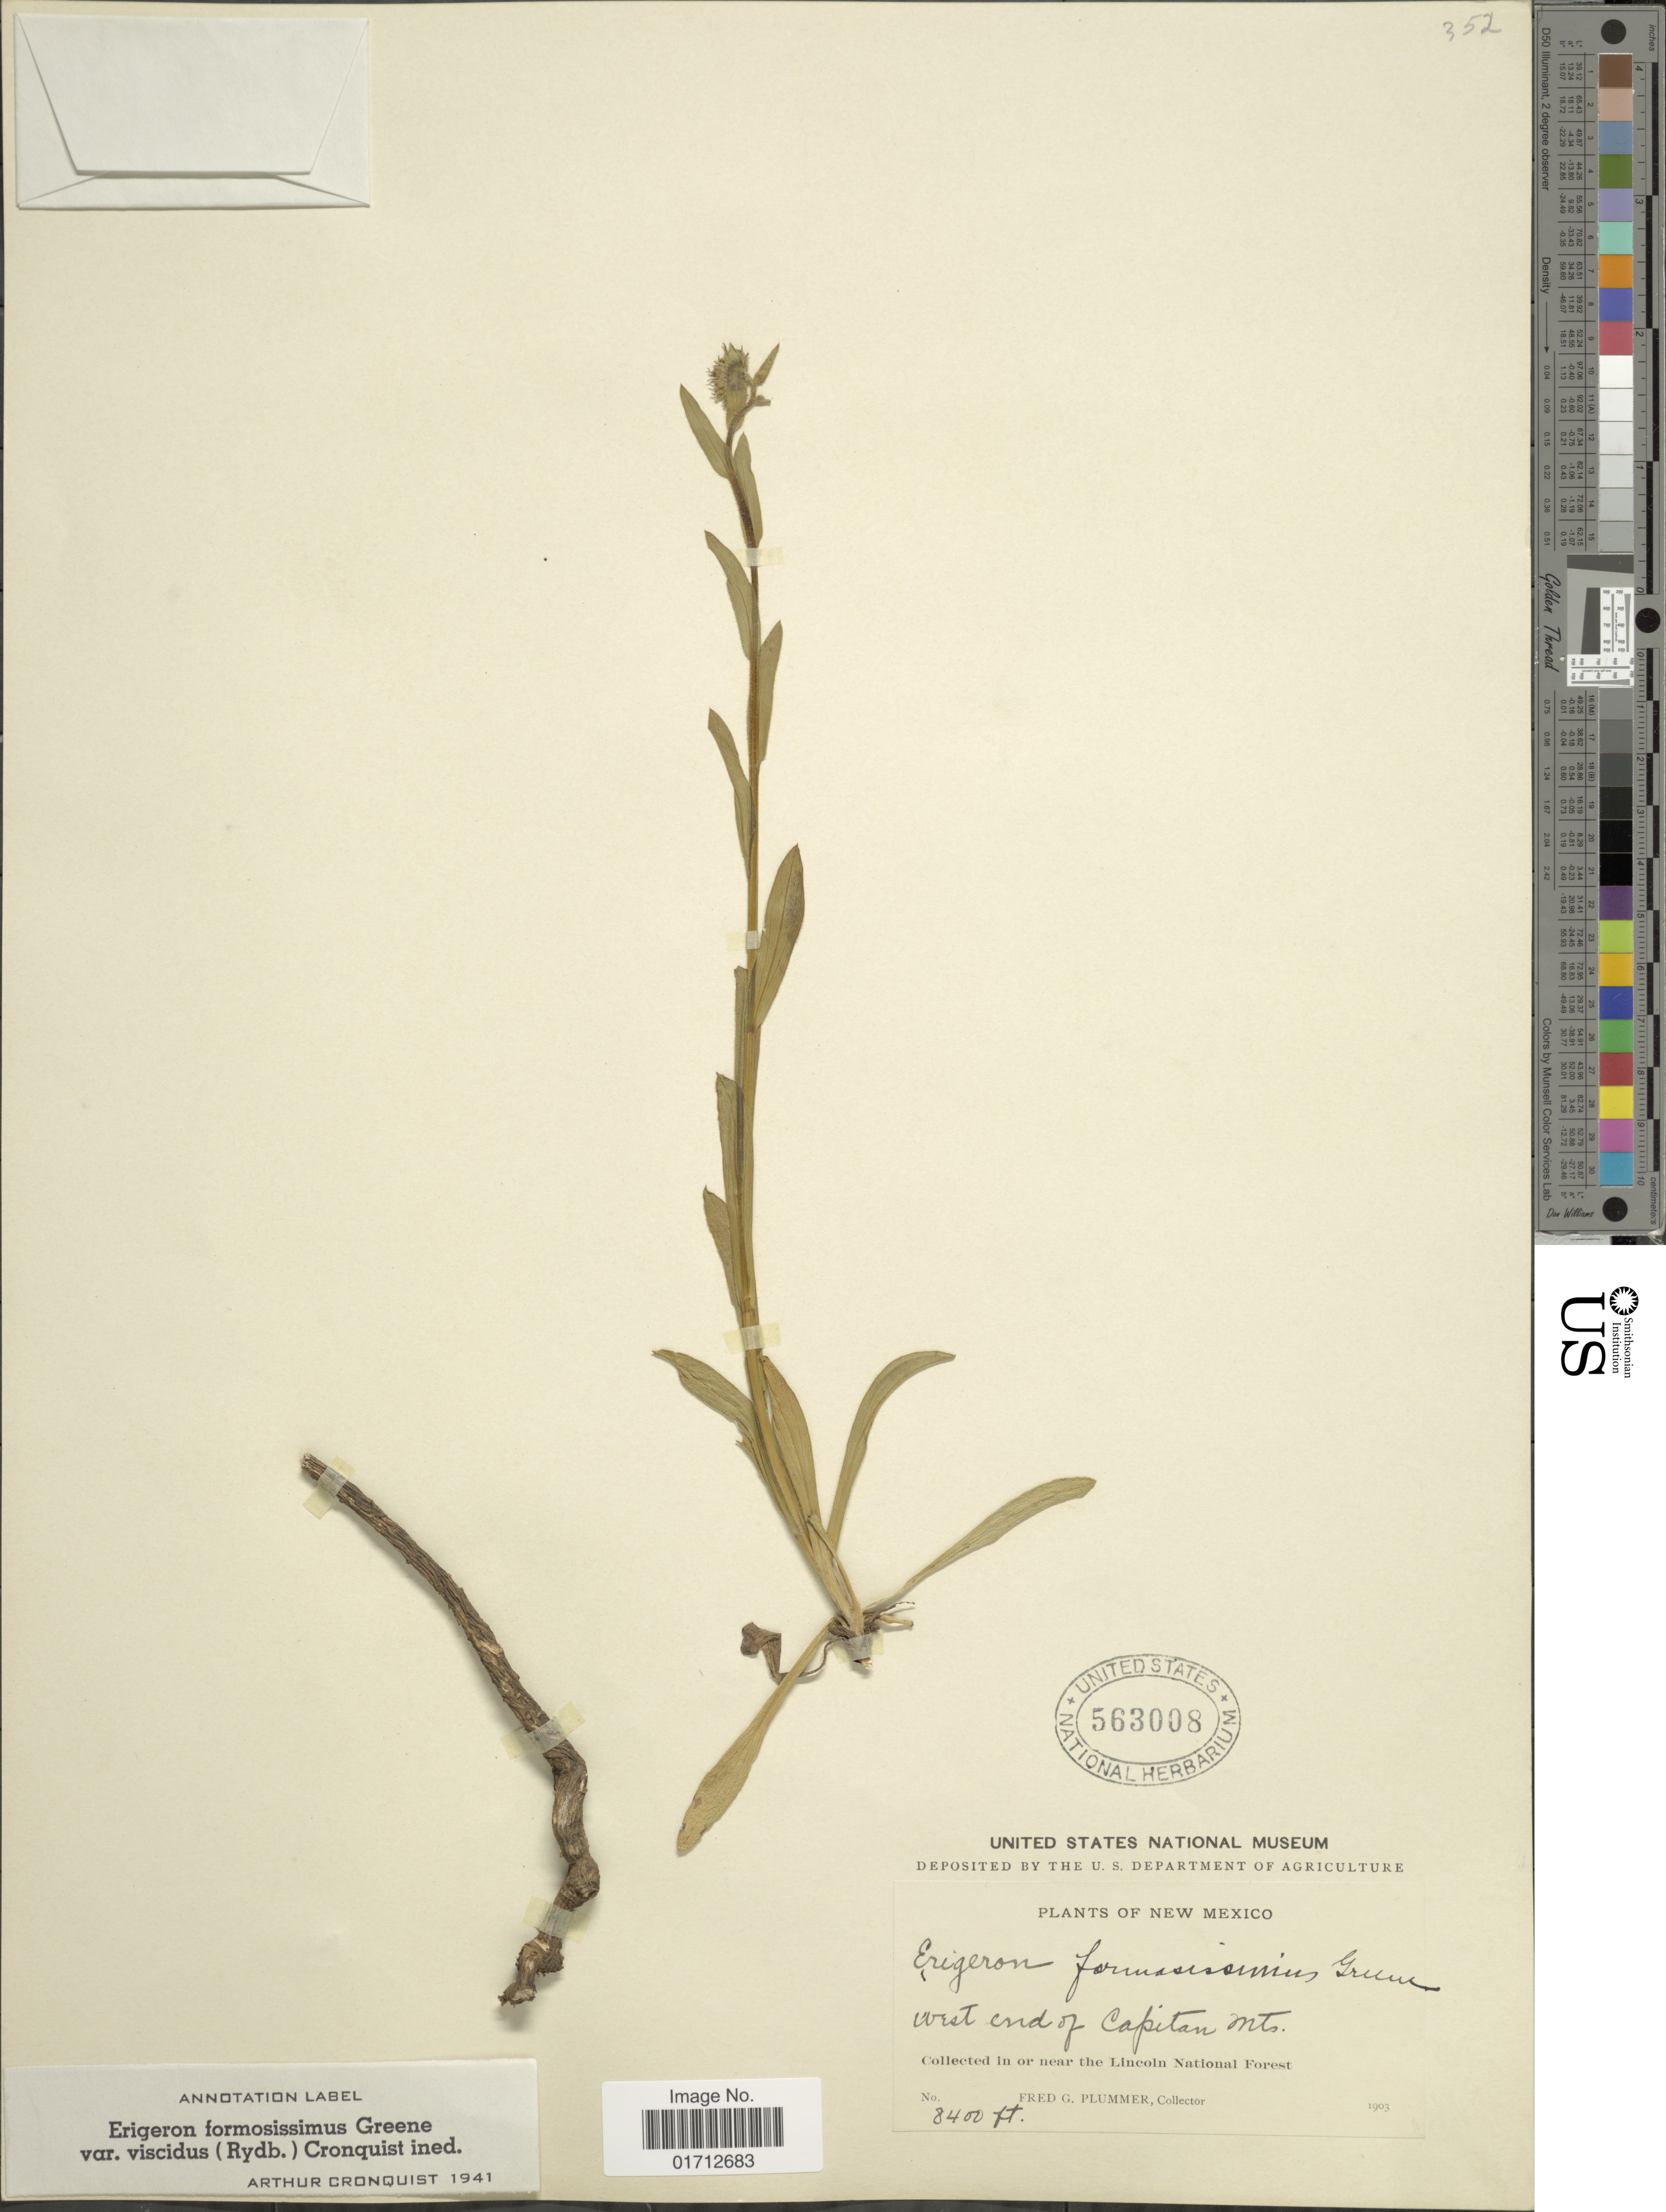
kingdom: Plantae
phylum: Tracheophyta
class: Magnoliopsida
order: Asterales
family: Asteraceae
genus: Erigeron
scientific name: Erigeron formosissimus var. viscidus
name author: (Rydb.) Cronq.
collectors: F. Plummer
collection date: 1903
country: United States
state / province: New Mexico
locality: West end of Capitan Mts, in or near the Lincoln National Forest.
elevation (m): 2560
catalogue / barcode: US 563008